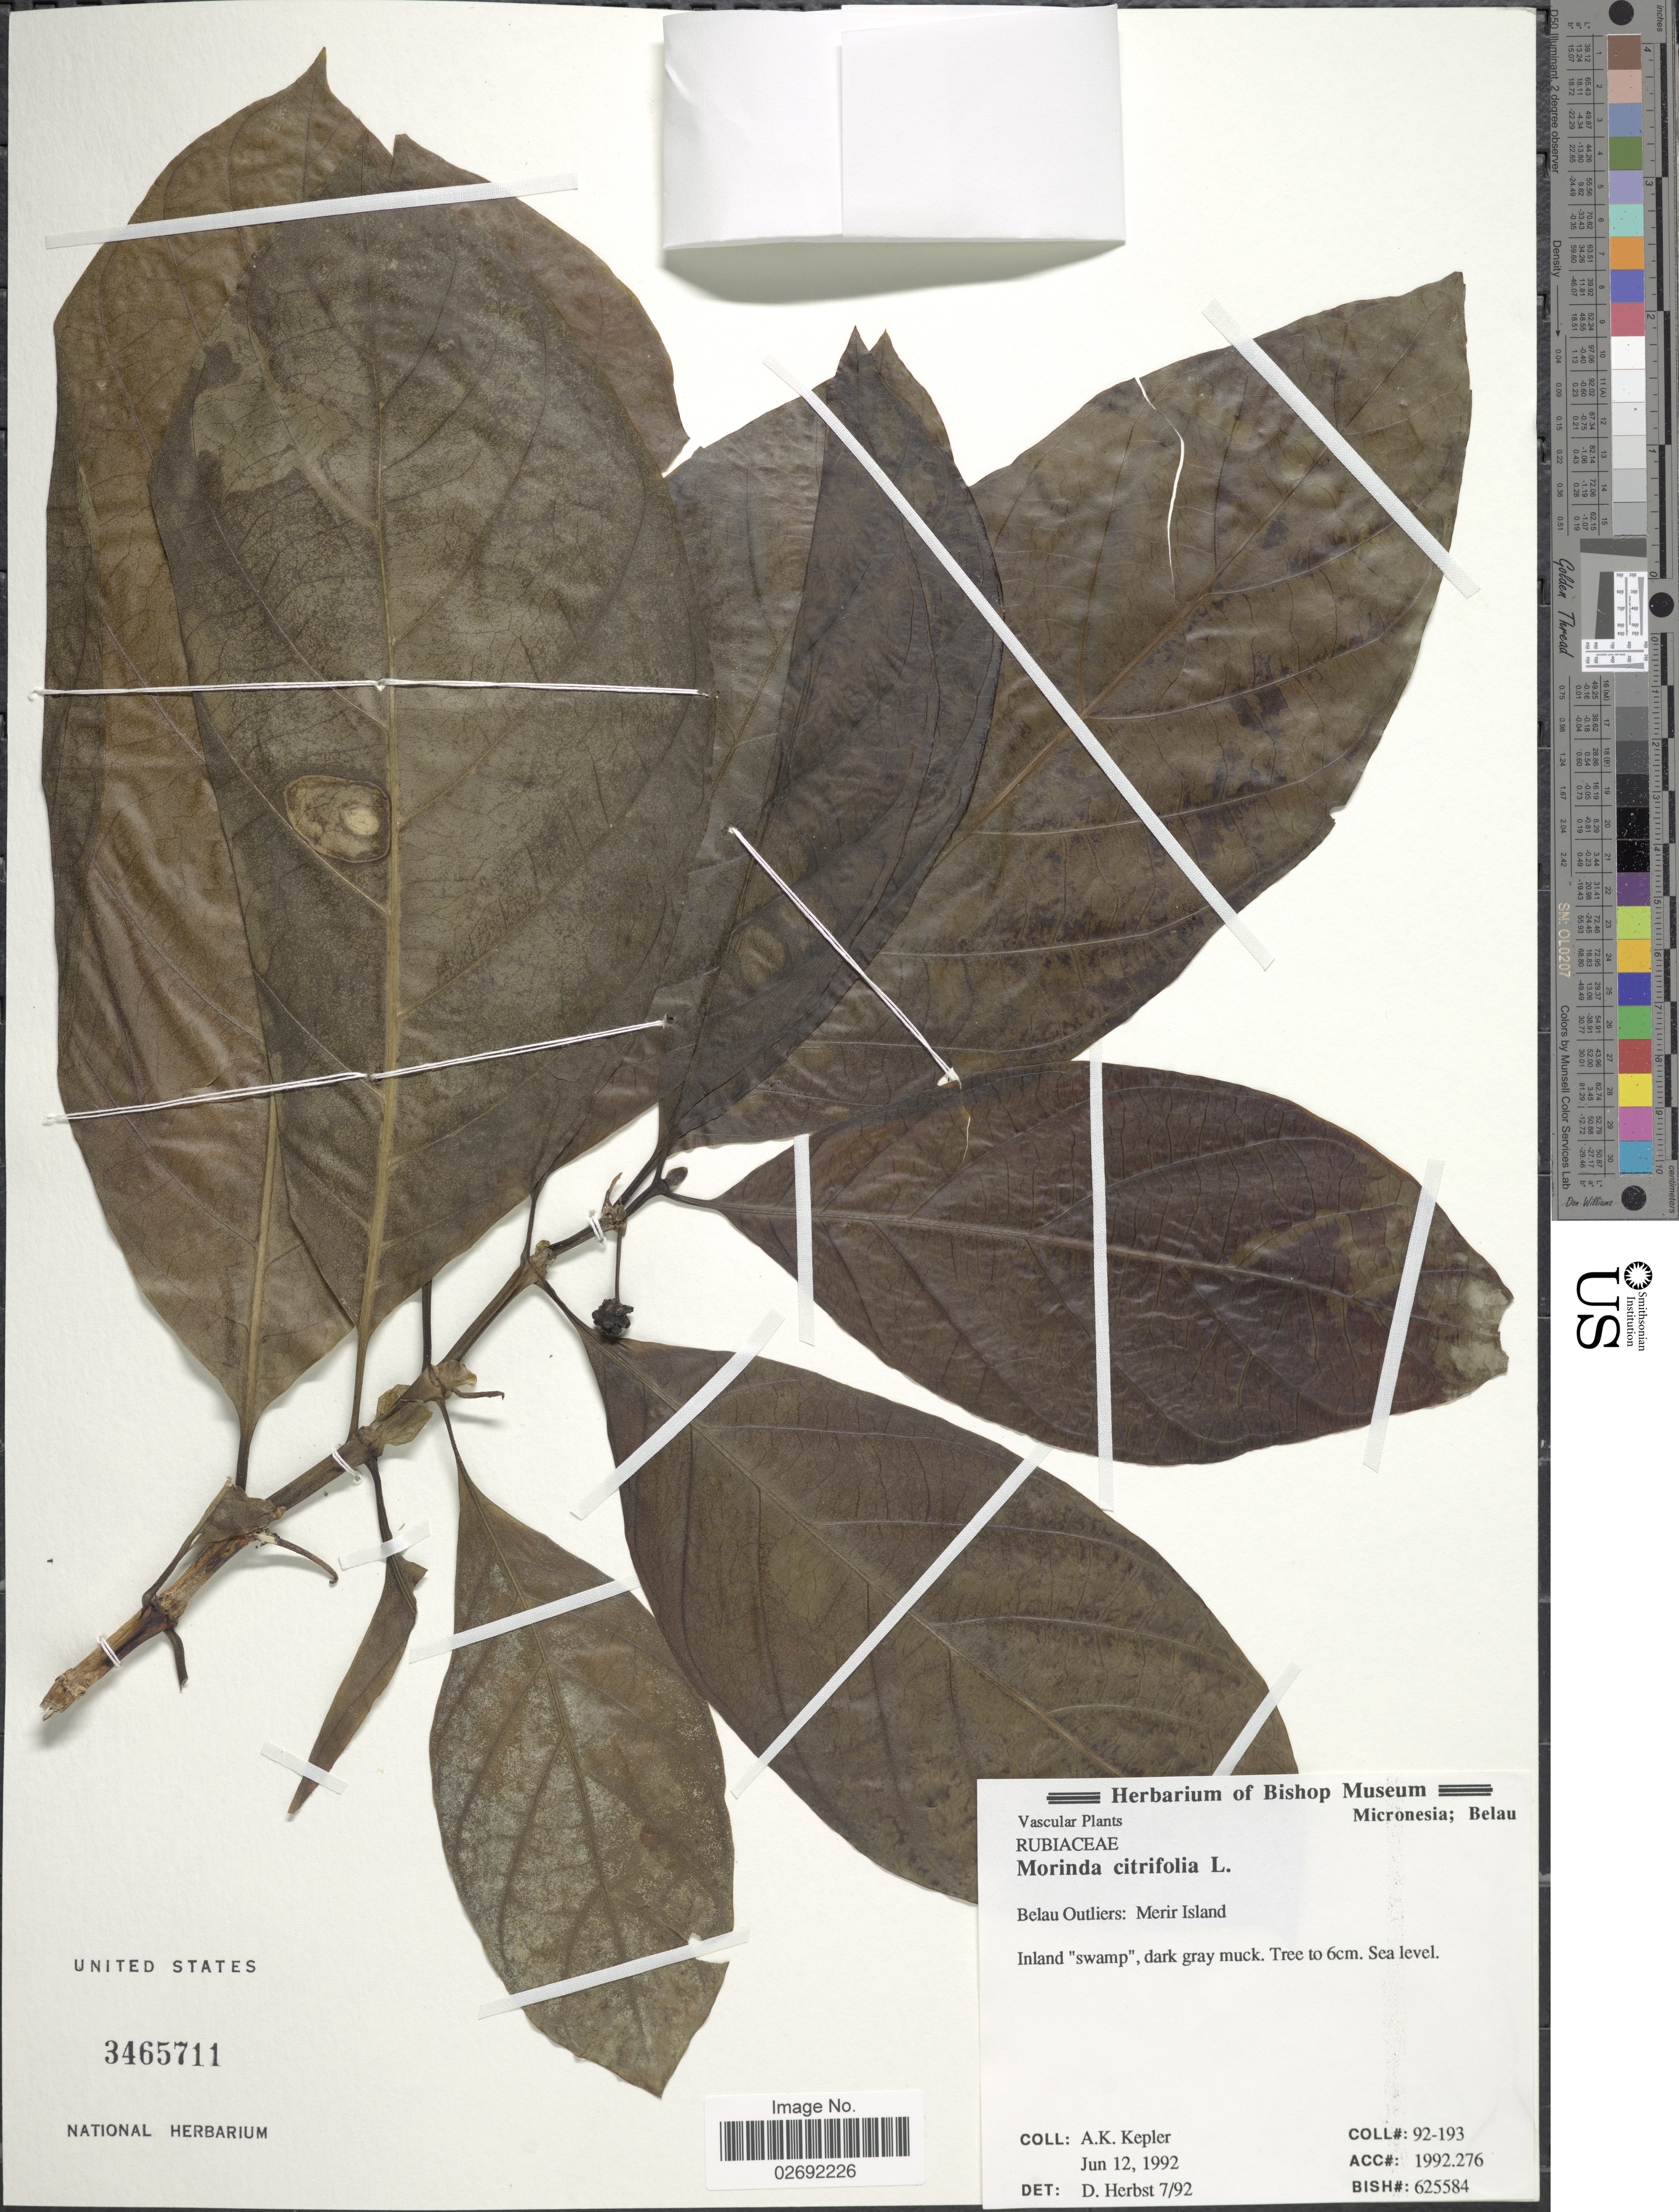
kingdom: Plantae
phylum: Tracheophyta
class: Magnoliopsida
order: Gentianales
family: Rubiaceae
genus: Morinda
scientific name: Morinda citrifolia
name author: L.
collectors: A. K. Kepler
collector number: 92-193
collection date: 1992-06-12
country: Palau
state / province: Belau Outliers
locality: Belau Outliers, Merir Island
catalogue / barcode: US 3465711